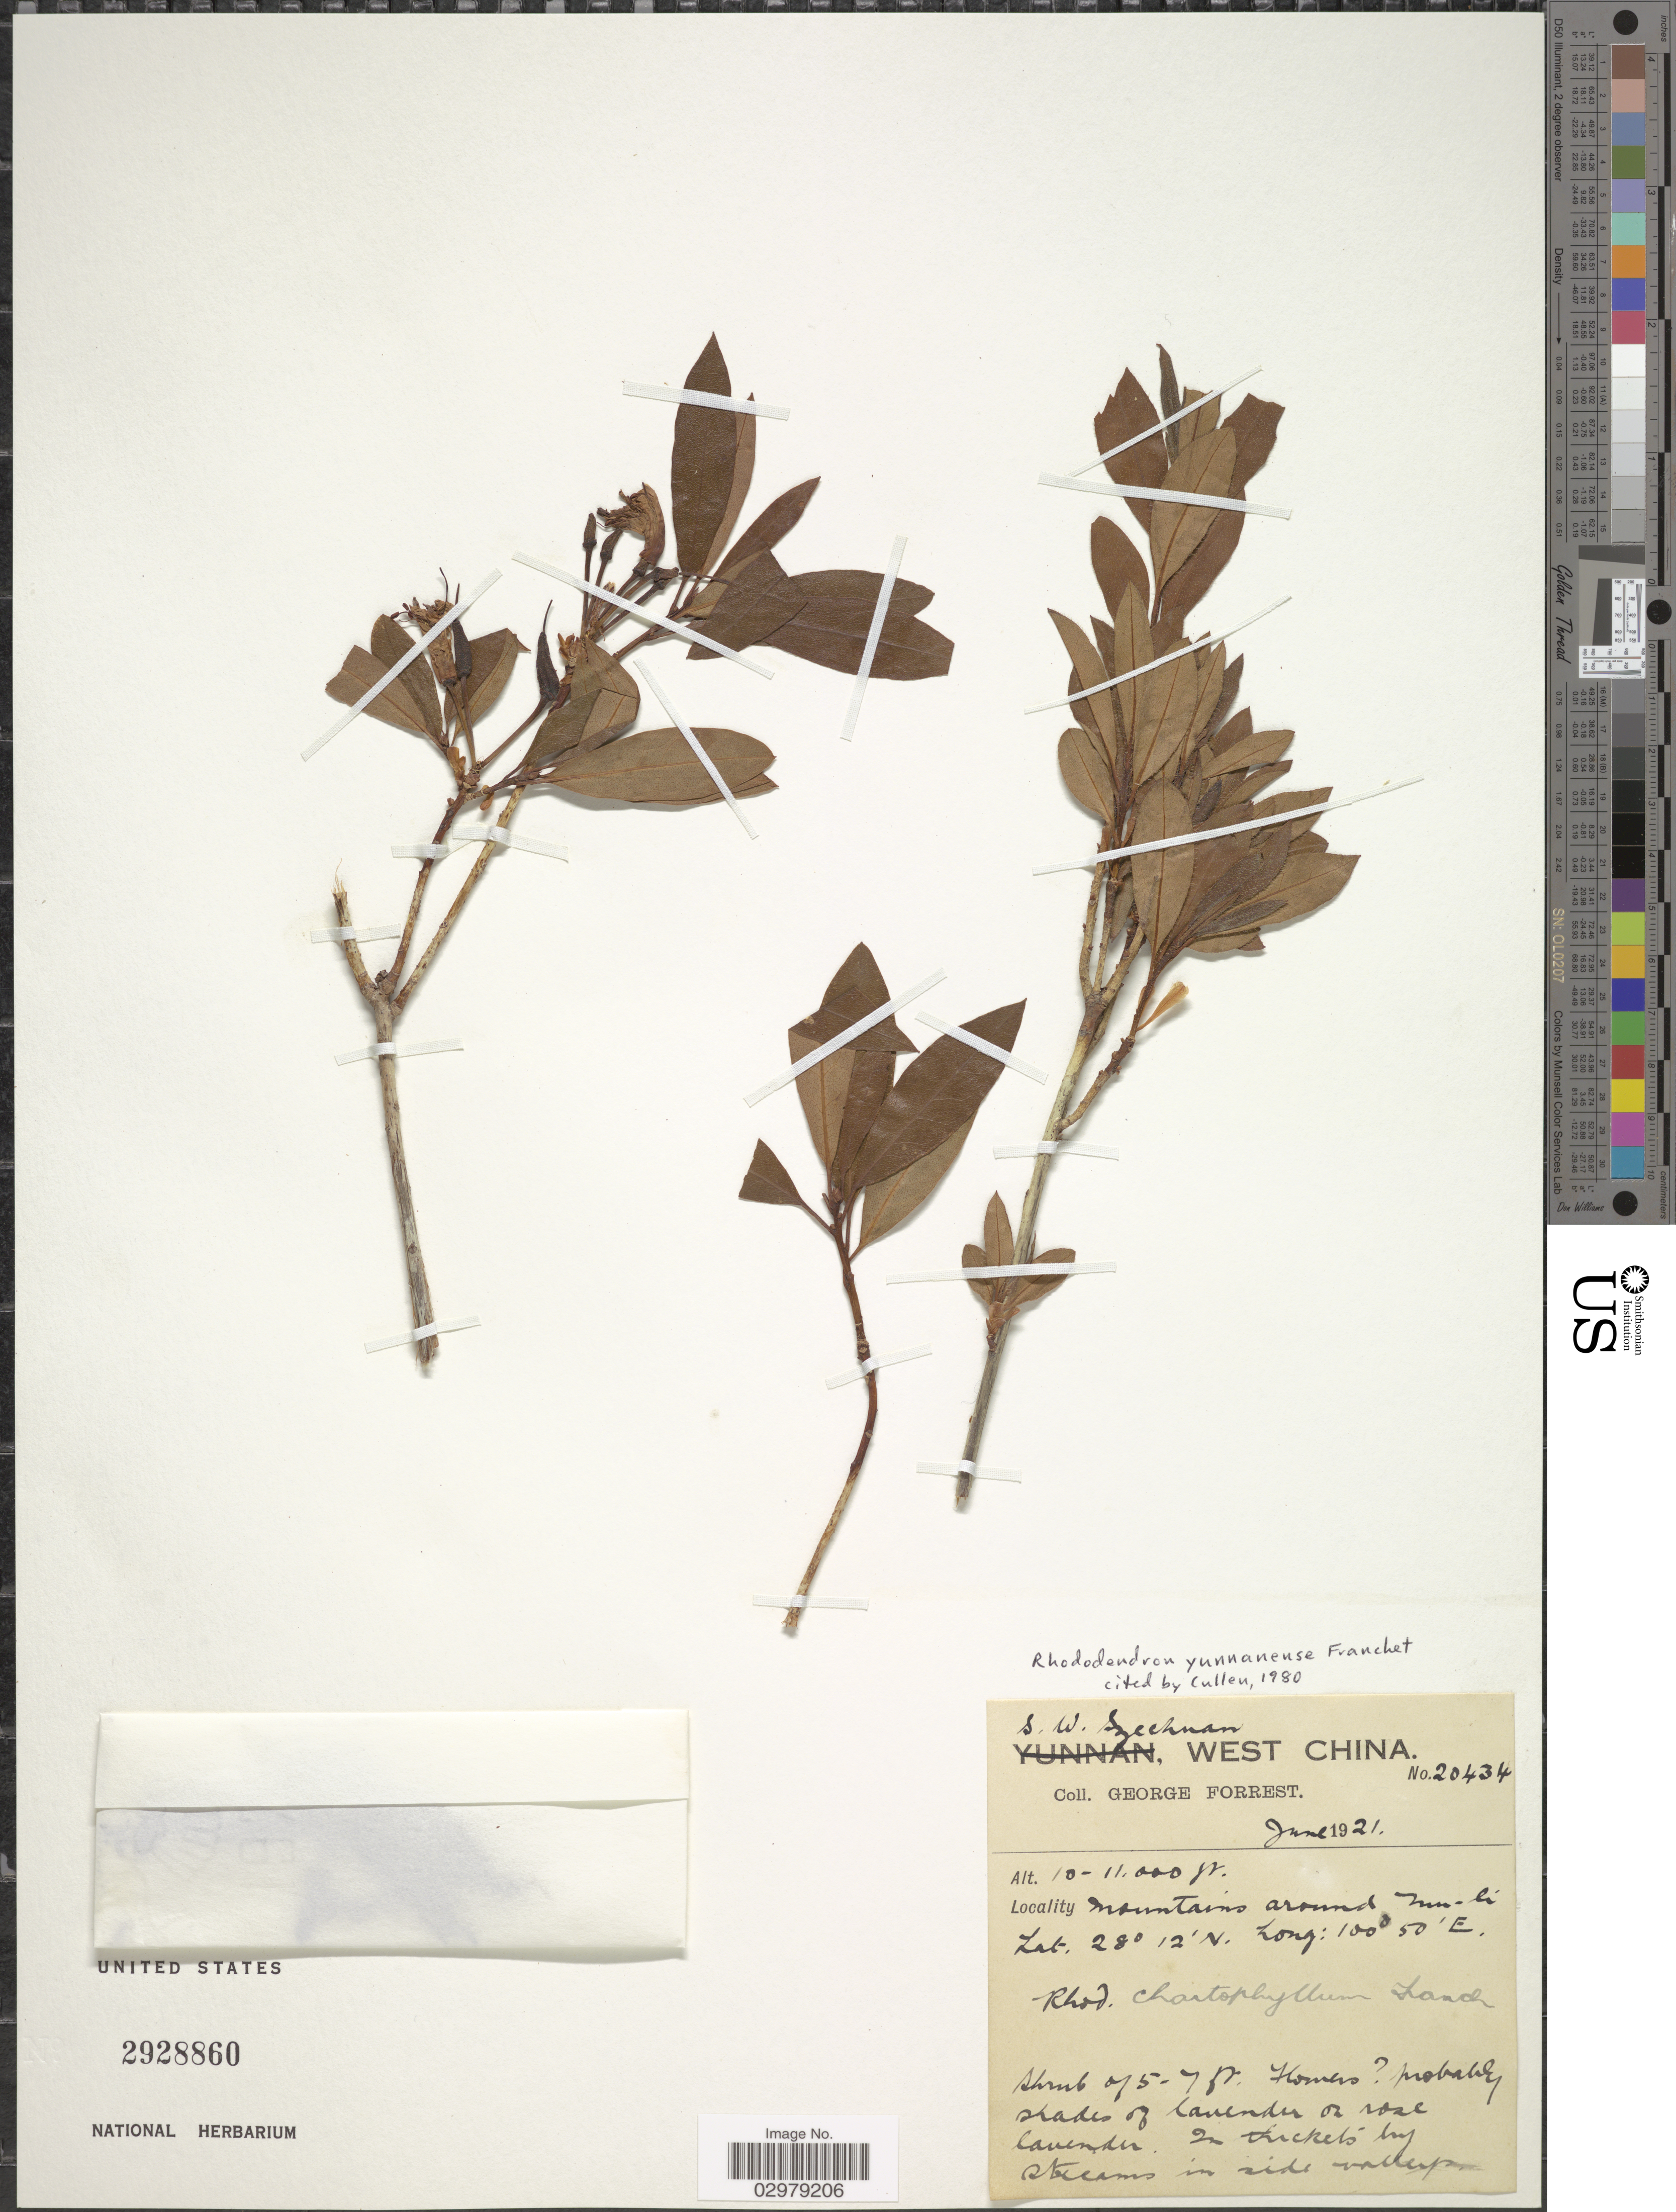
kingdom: Plantae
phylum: Tracheophyta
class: Magnoliopsida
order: Ericales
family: Ericaceae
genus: Rhododendron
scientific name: Rhododendron yunnanense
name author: Franch.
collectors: G. Forrest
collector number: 20434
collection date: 1921-06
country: China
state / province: Sichuan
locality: S.W. Szechuan. Mountains around Muli.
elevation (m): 3048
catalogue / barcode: US 2928860